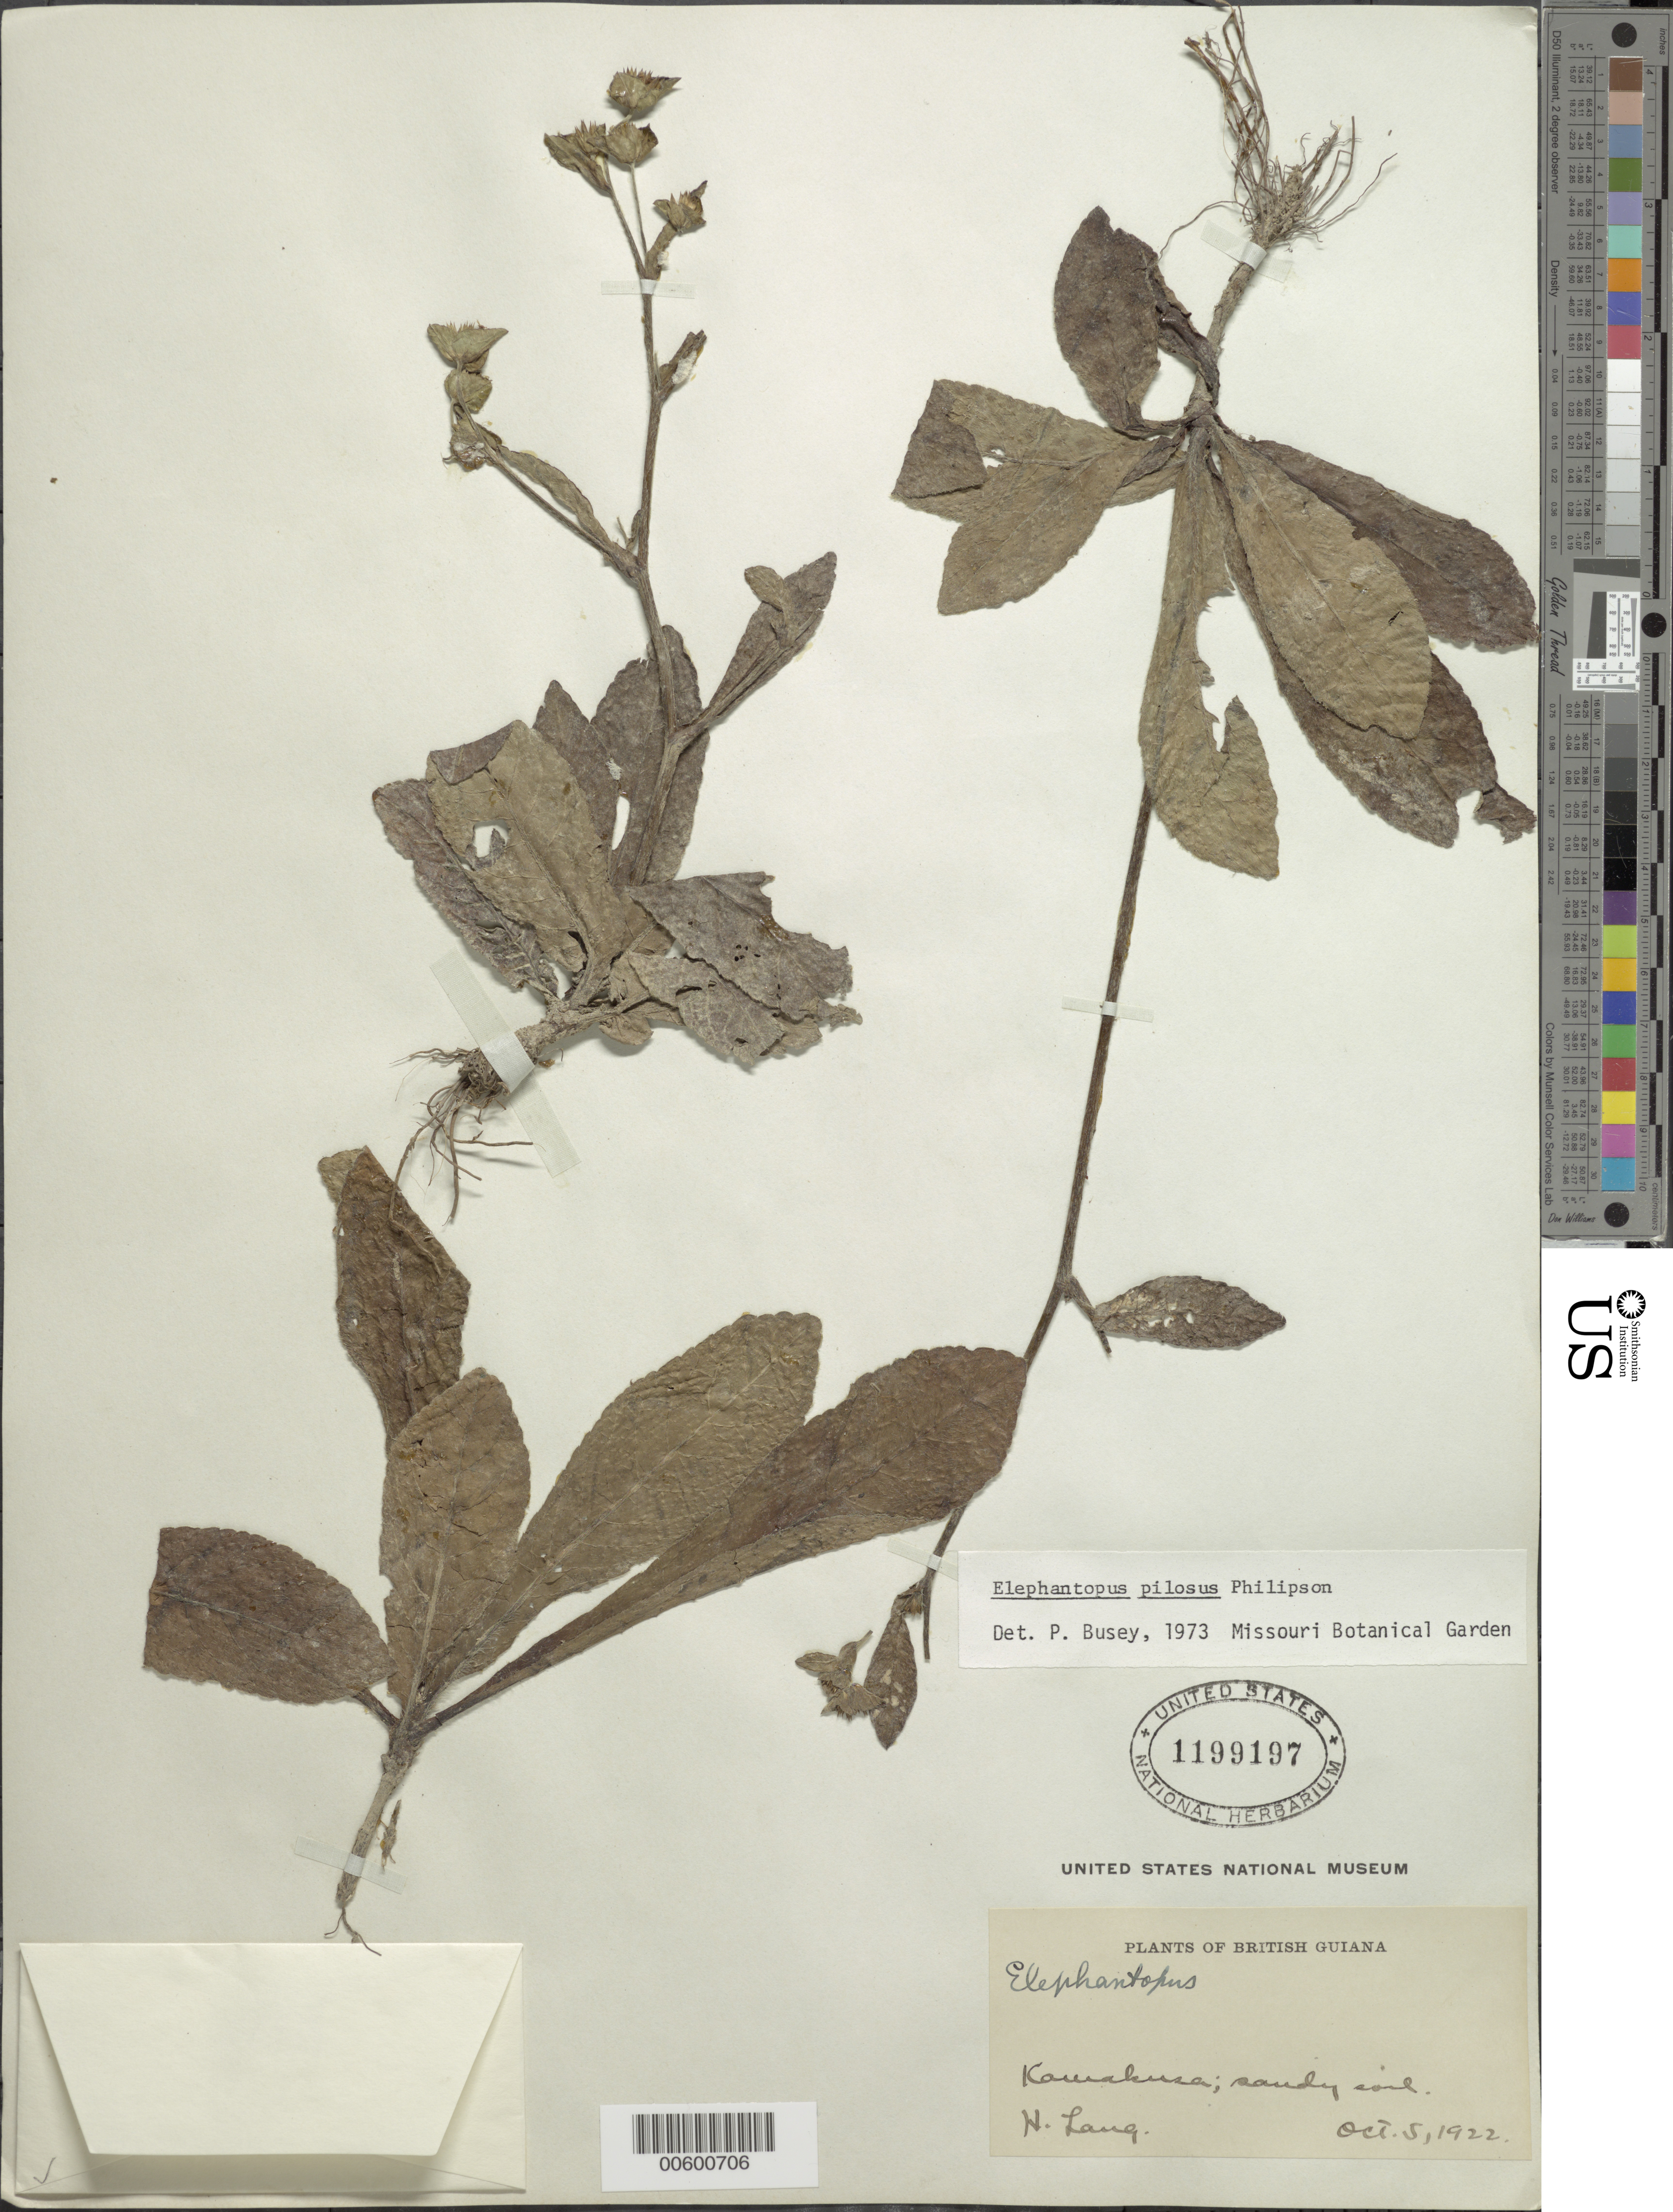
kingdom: Plantae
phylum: Tracheophyta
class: Magnoliopsida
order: Asterales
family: Asteraceae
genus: Elephantopus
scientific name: Elephantopus mollis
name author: Kunth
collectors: H. Lang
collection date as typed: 5-Oct-22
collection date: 1922-10-05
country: Guyana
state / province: Cuyuni-Mazaruni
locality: Kamakusa, Upper Mazaruni R.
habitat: Sandy soil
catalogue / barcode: US 1199197